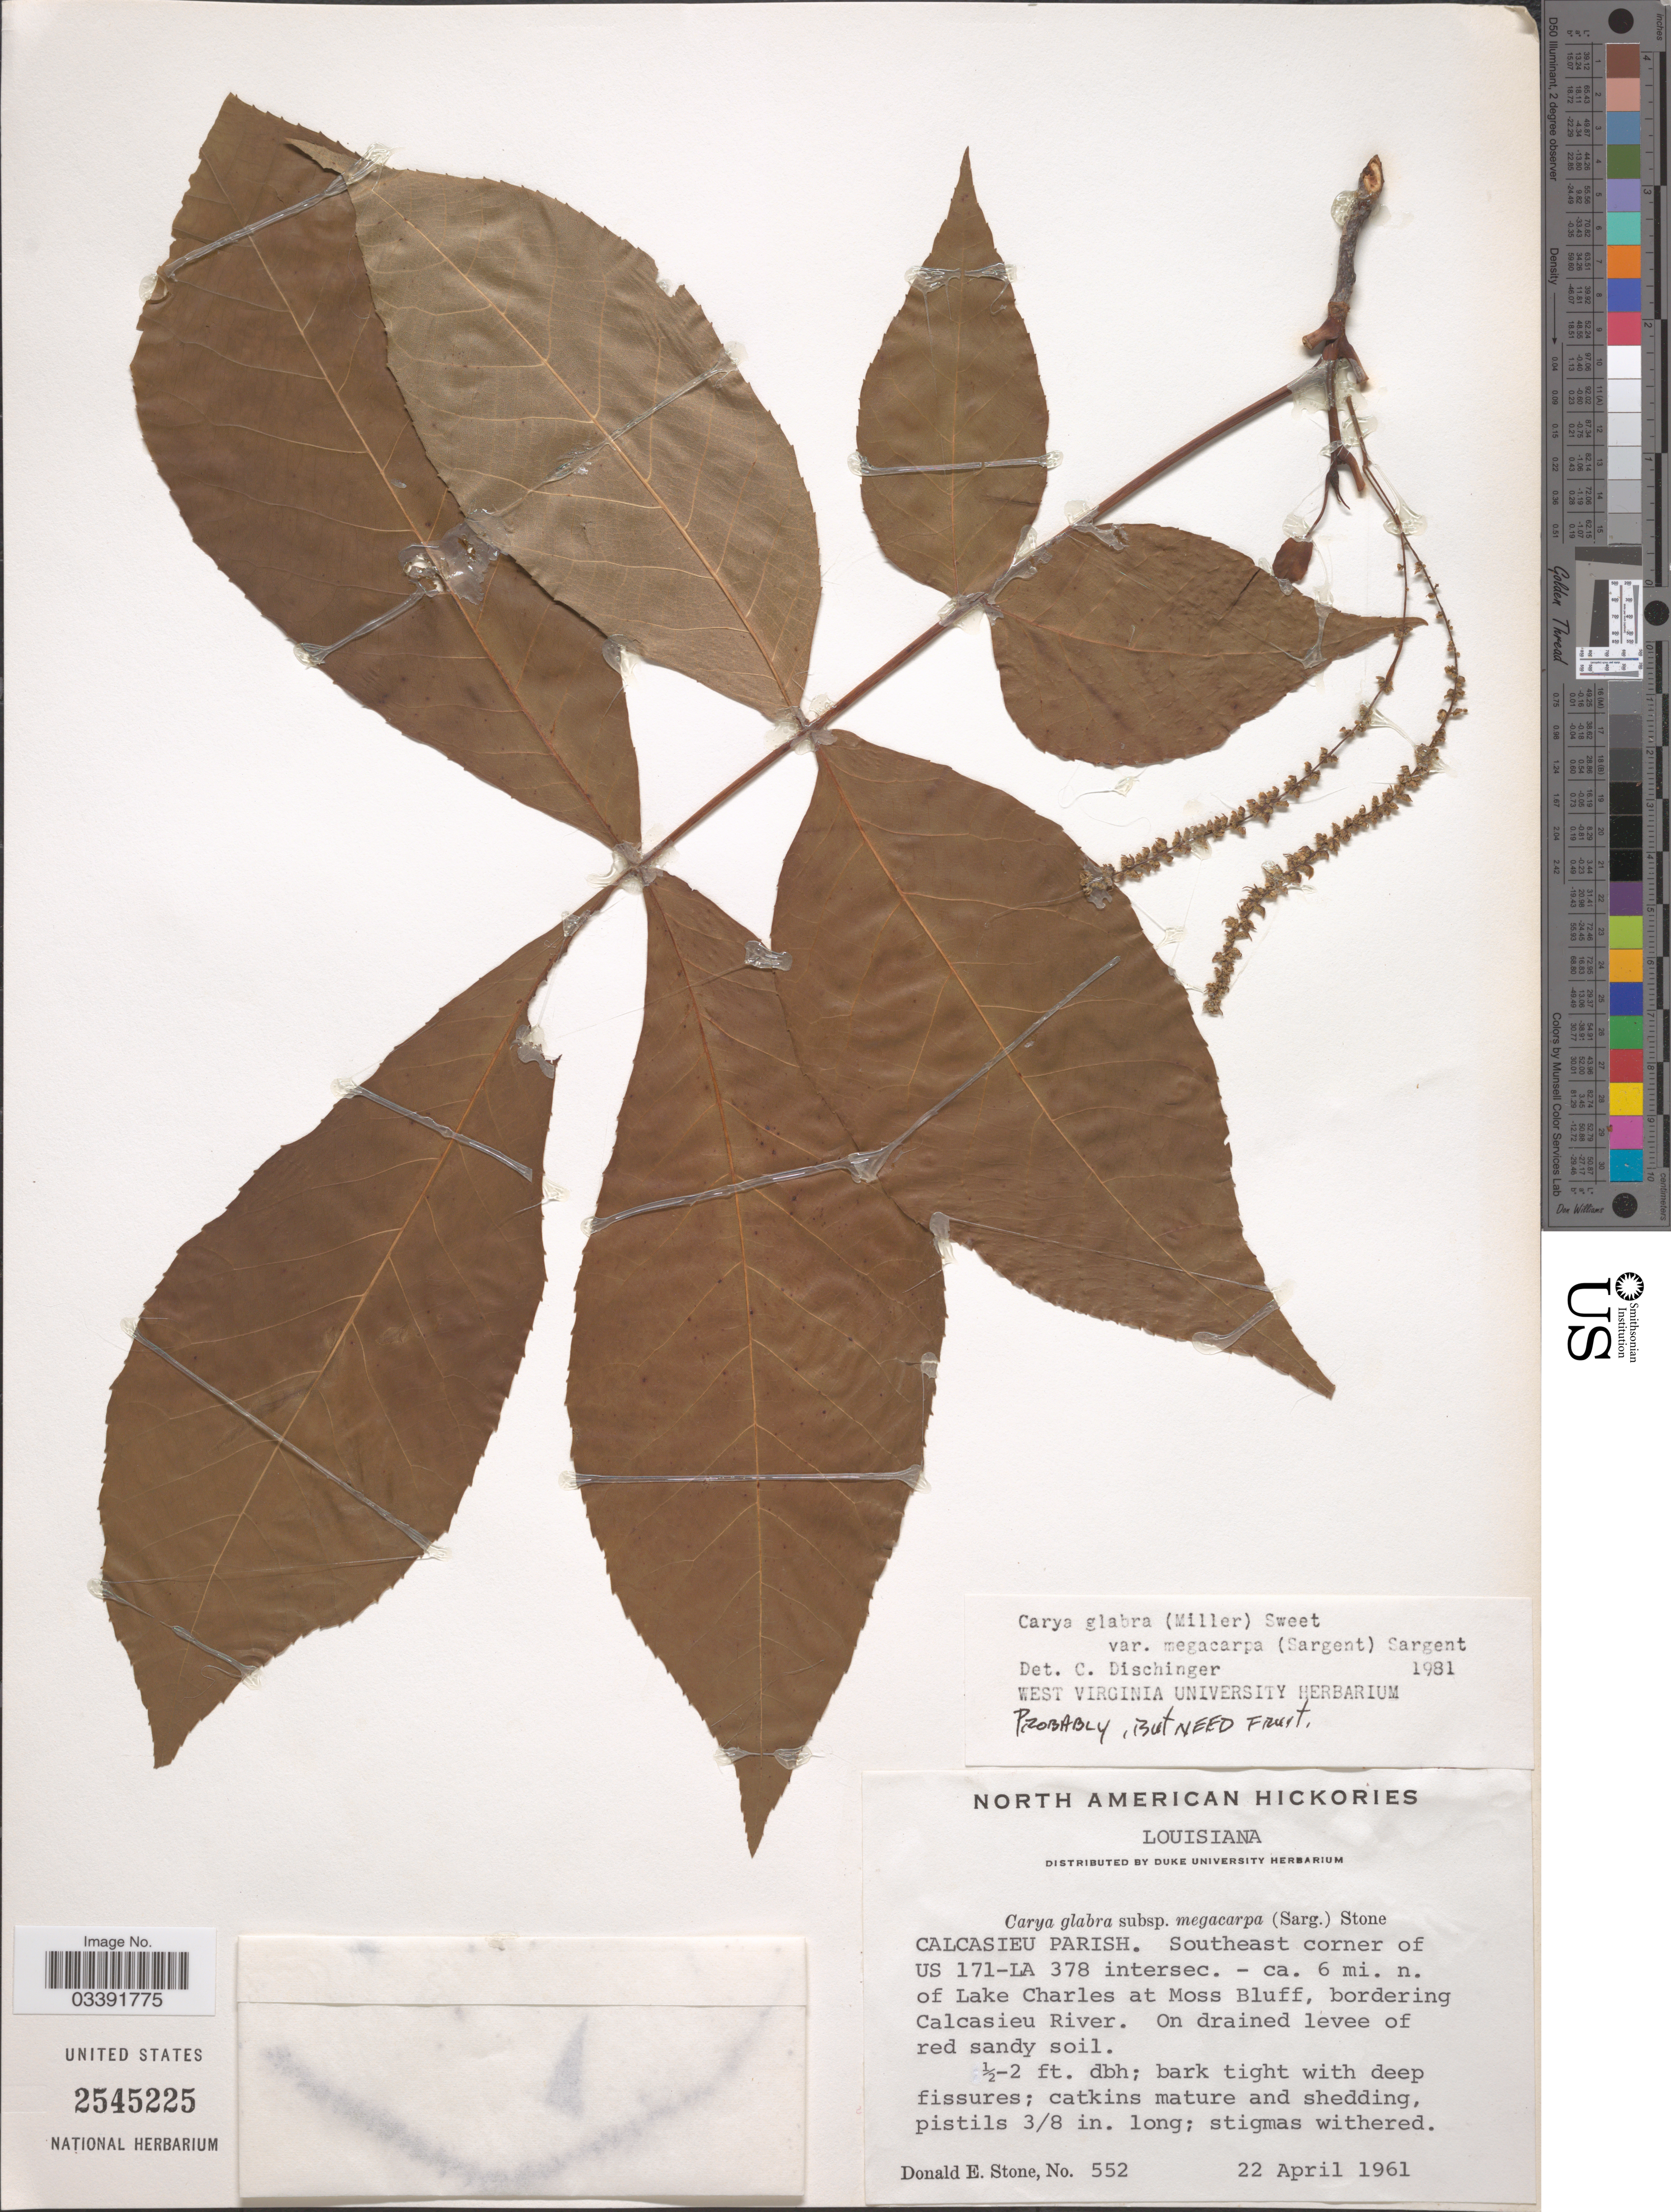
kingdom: Plantae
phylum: Tracheophyta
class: Magnoliopsida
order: Fagales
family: Juglandaceae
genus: Carya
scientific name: Carya glabra var. megacarpa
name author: (Sarg.) Sarg.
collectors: D. Stone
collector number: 552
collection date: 1961-04-22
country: United States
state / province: Louisiana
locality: Calcasieu Parish. Southeast corner of US 171-LA 378 intersec. - ca. 6 mi. n. of Lake Charles at Moss Bluff, bordering Calcasieu River.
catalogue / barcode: US 2545225